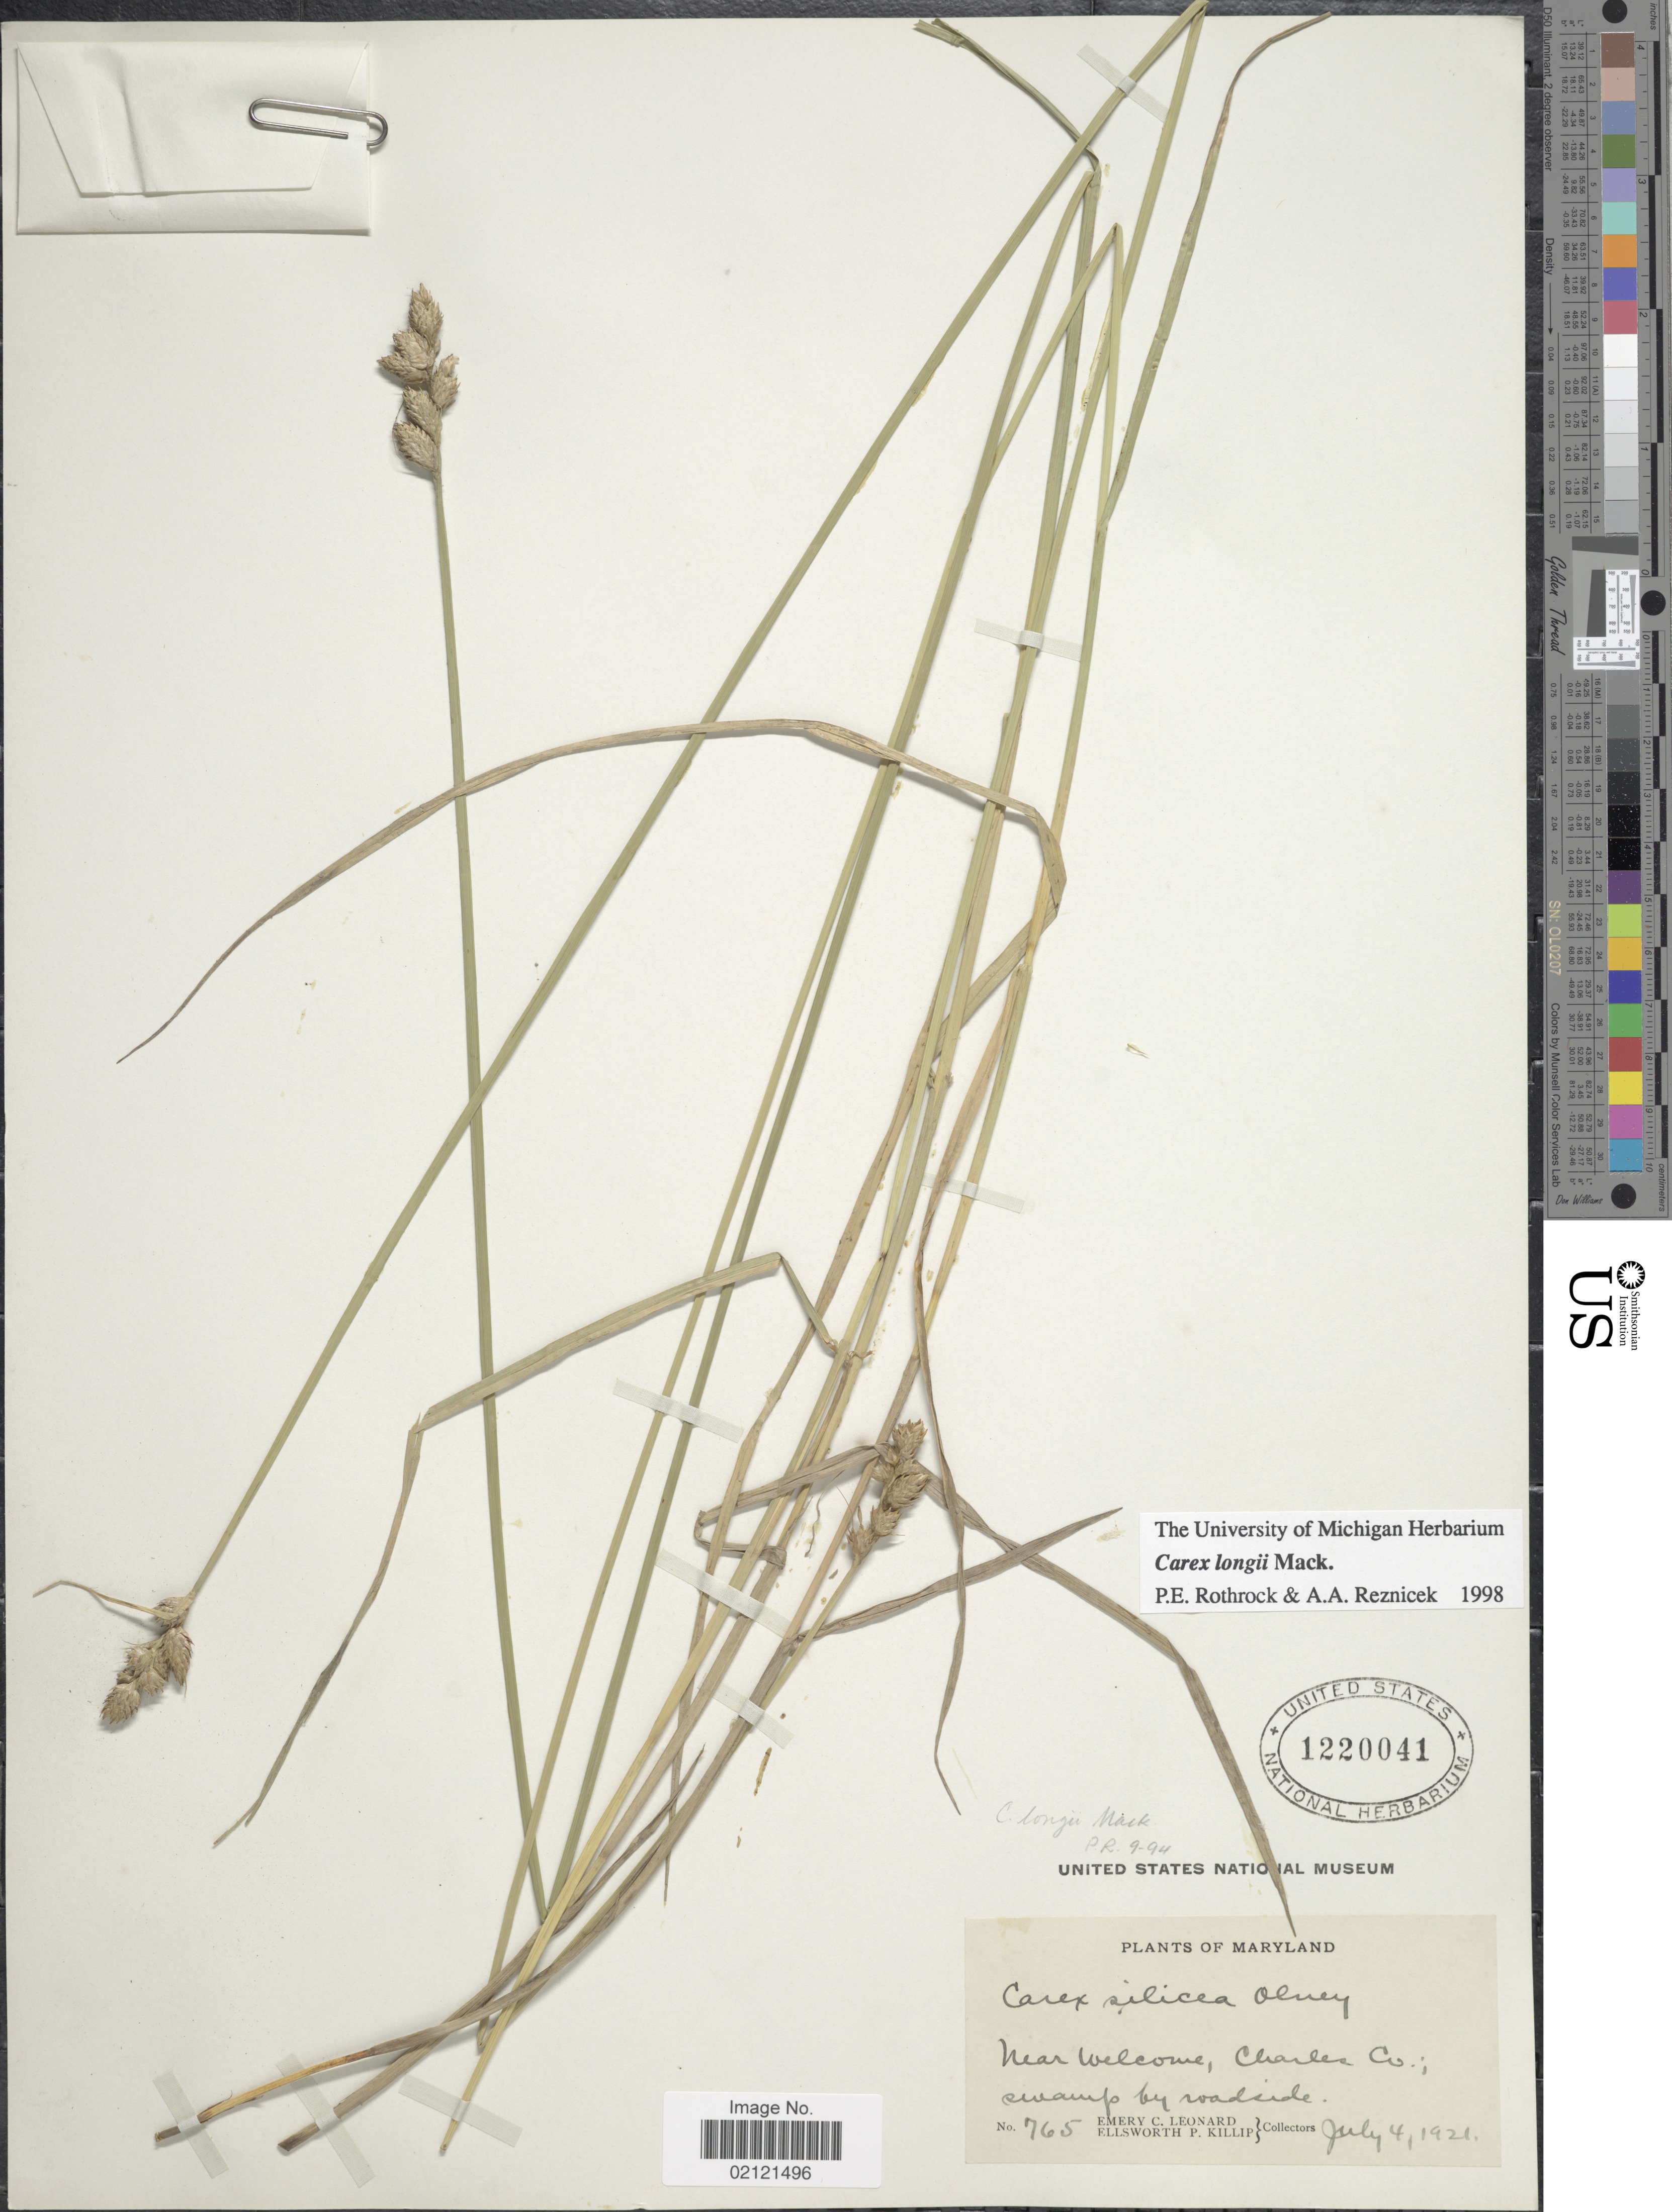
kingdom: Plantae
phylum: Tracheophyta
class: Liliopsida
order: Poales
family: Cyperaceae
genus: Carex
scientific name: Carex longii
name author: Mack.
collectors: E. C. Leonard & E. P. Killip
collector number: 765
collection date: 1921-07-04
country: United States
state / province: Maryland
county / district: Charles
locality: Near Welcome, Charles Co.:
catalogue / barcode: US 1220041